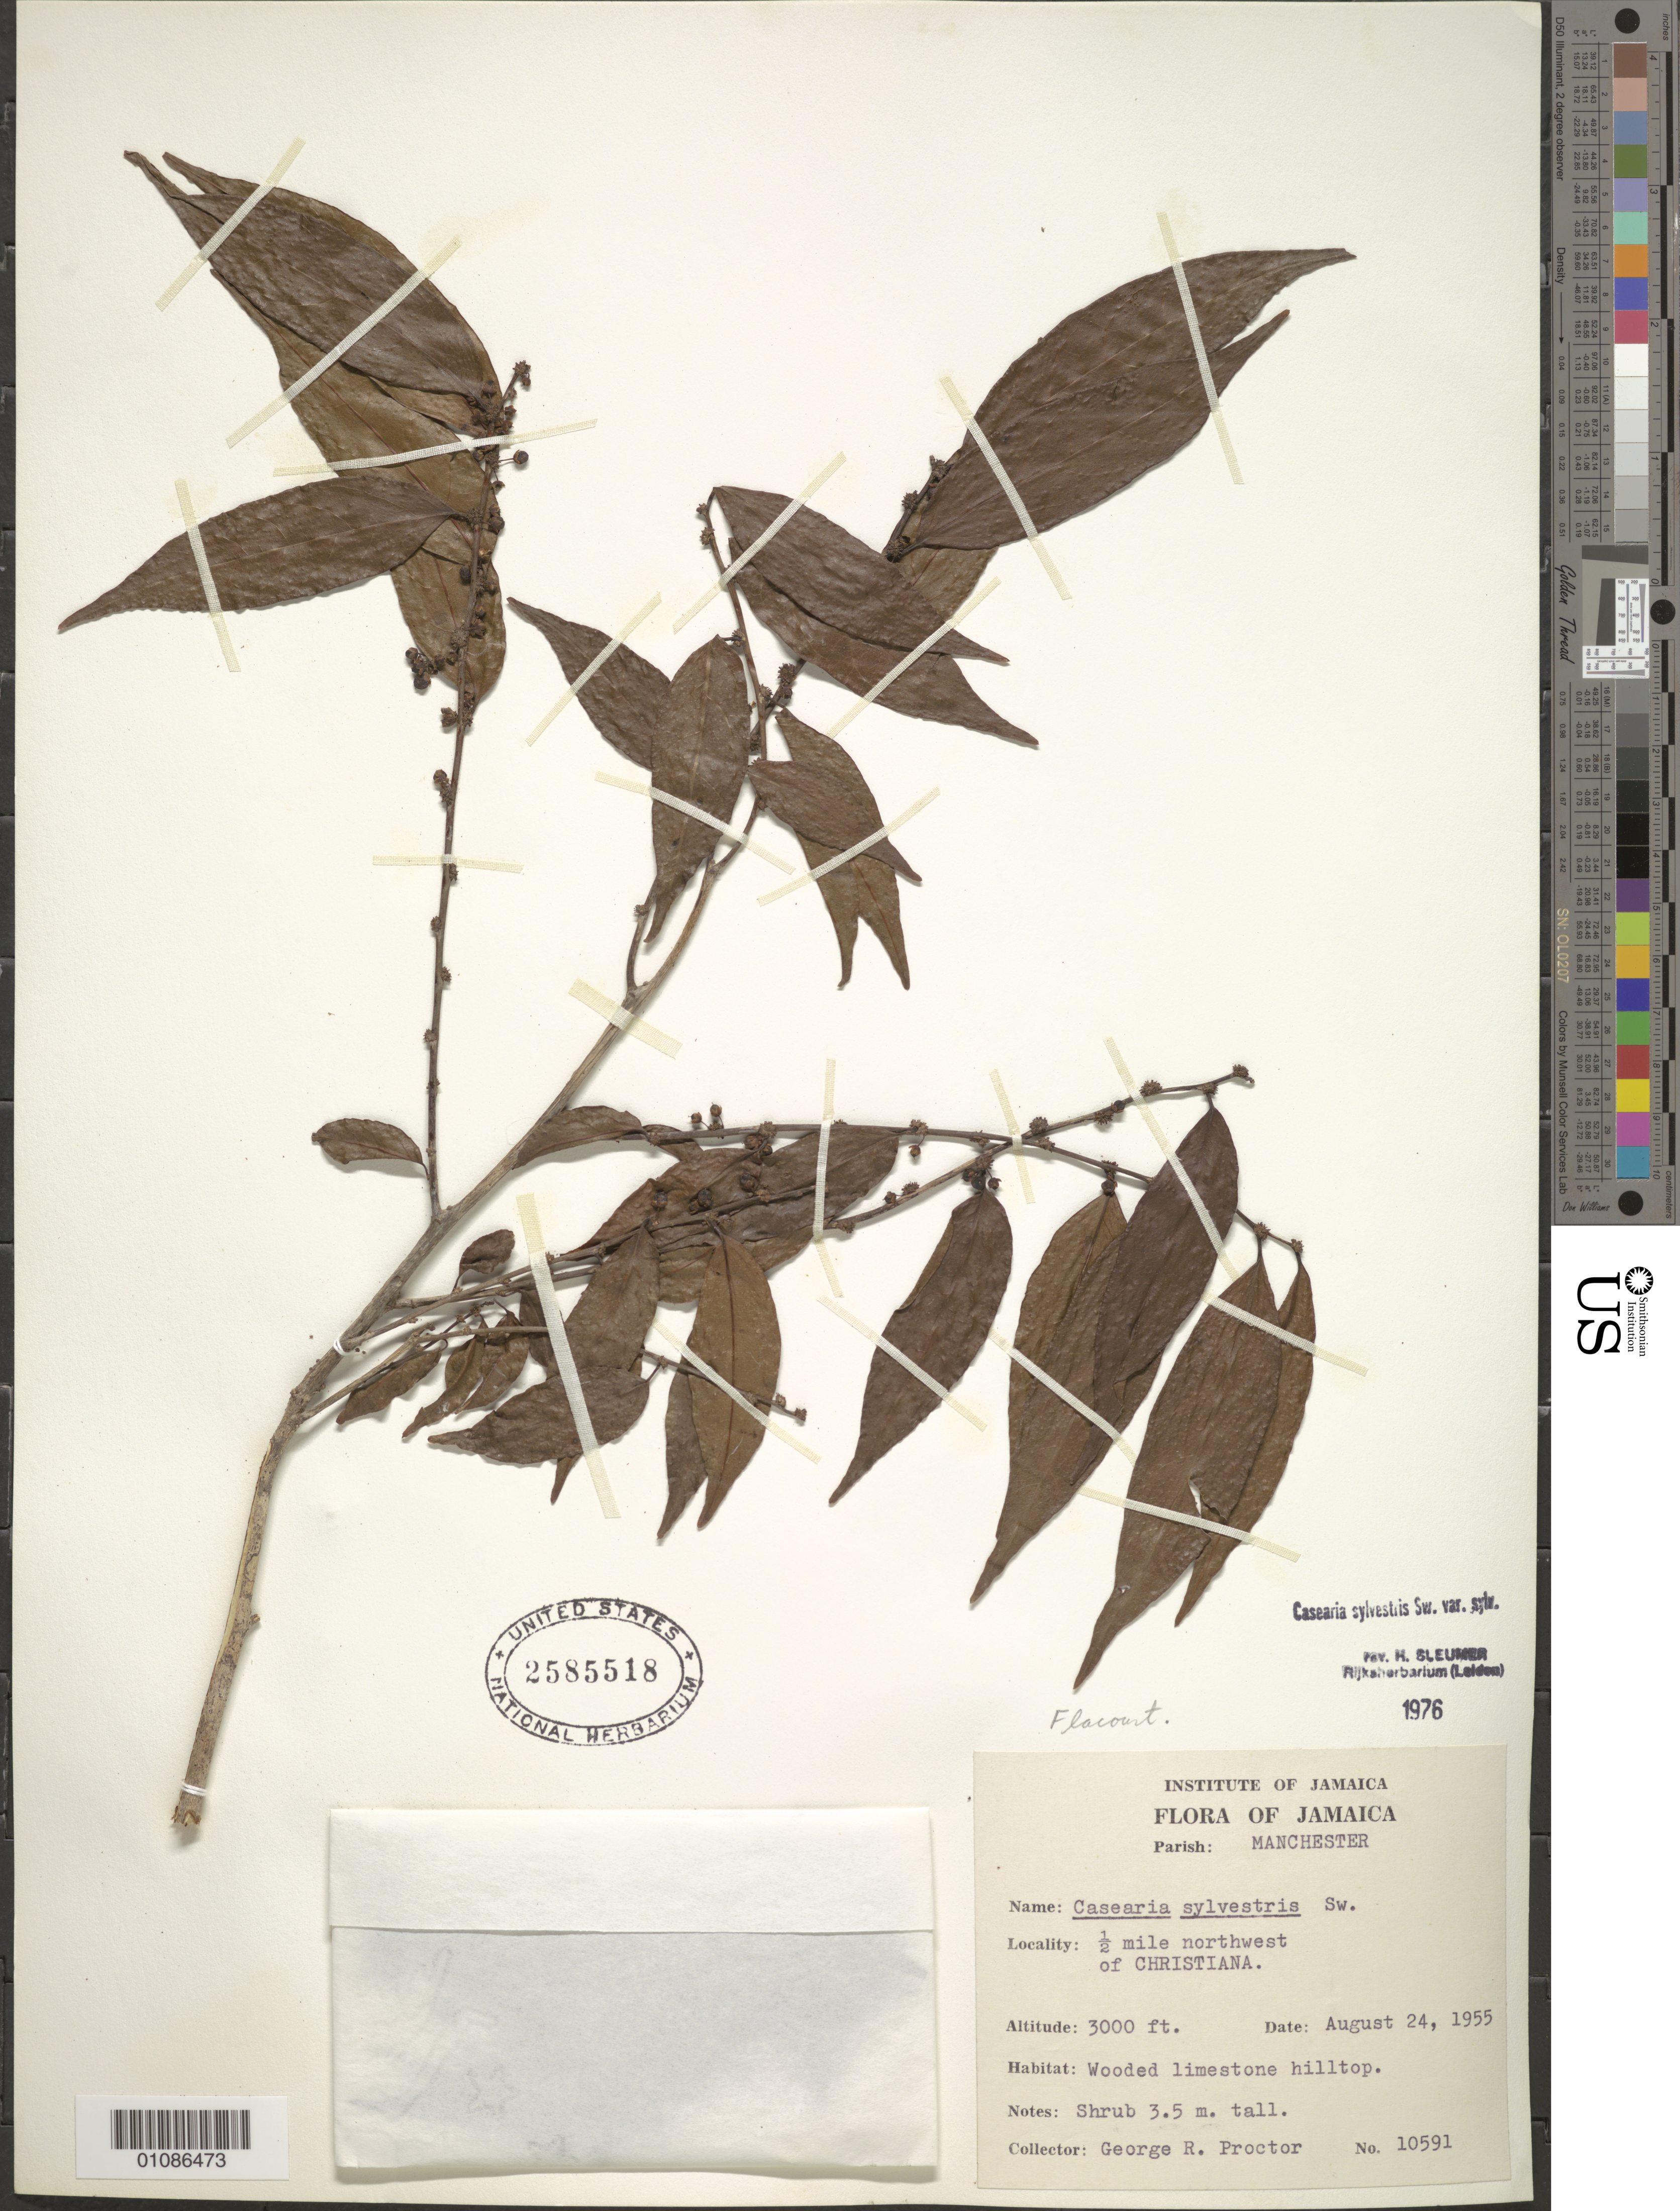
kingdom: Plantae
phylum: Tracheophyta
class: Magnoliopsida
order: Malpighiales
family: Salicaceae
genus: Casearia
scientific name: Casearia sylvestris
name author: Sw.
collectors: G. R. Proctor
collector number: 10591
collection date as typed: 24 Aug 1955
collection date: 1955-08-24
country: Jamaica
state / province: Manchester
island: Jamaica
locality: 1/2 miles NW of Christiana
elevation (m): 914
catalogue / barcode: US 2585518